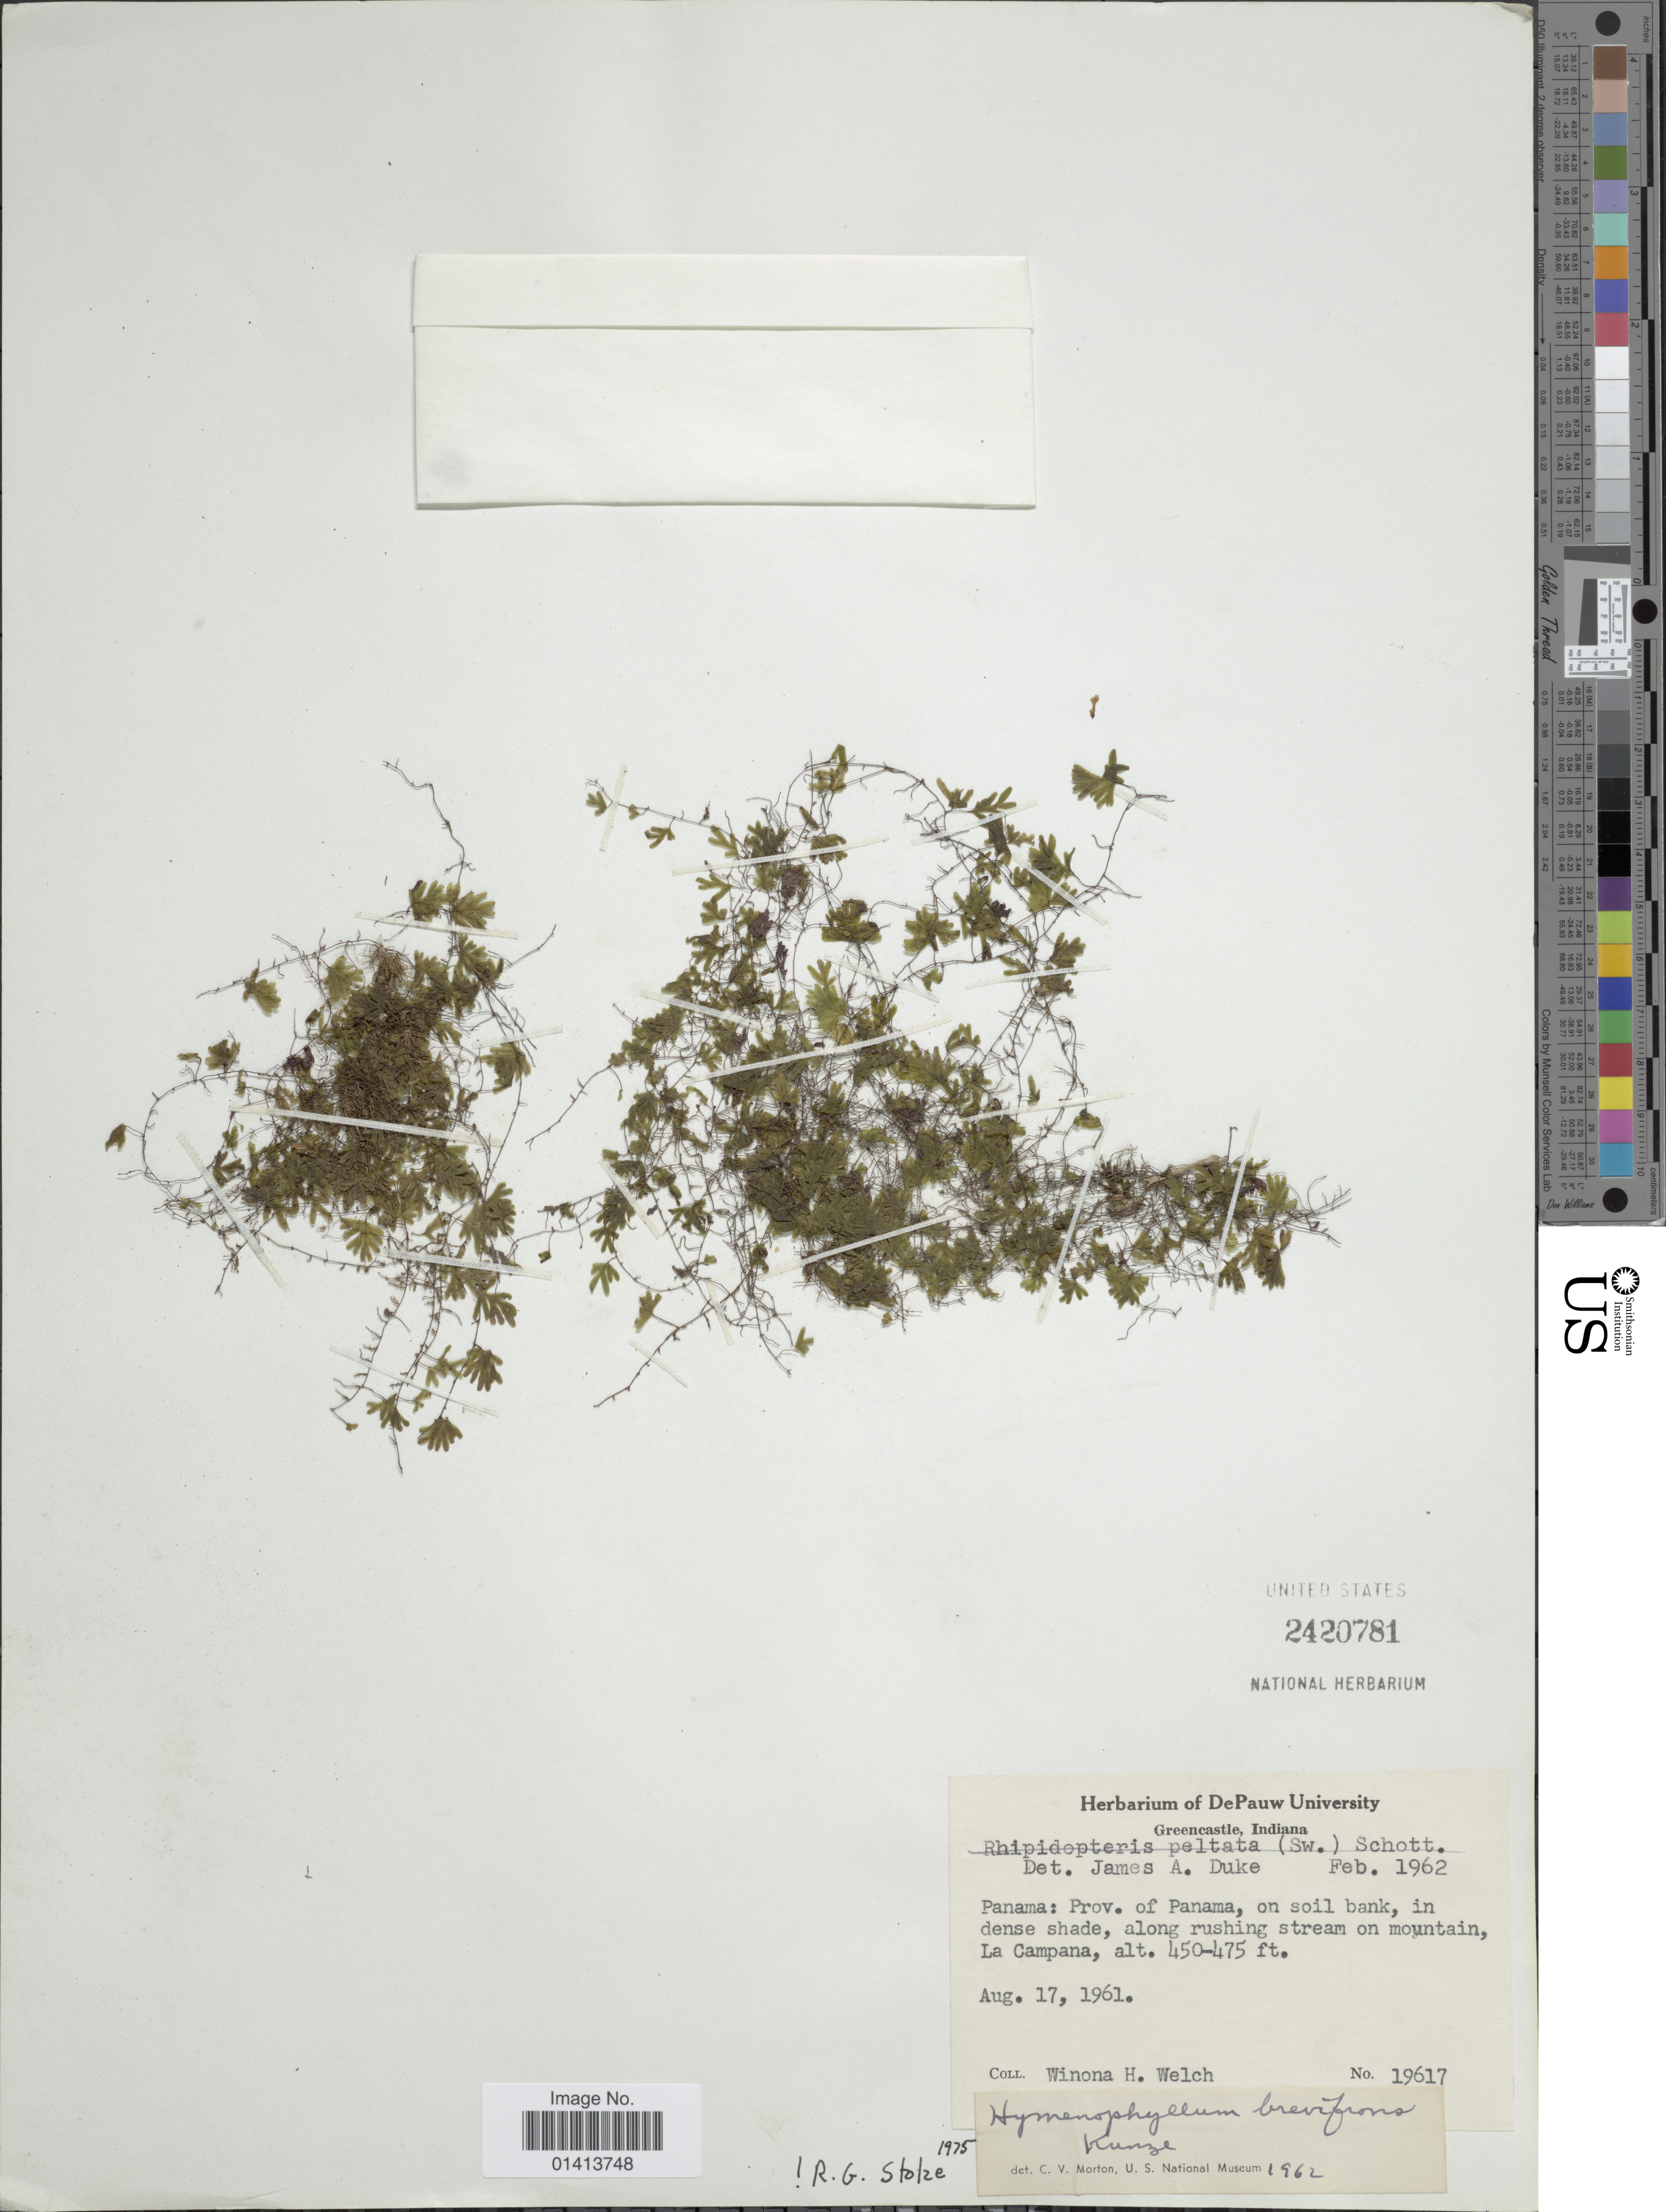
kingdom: Plantae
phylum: Tracheophyta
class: Polypodiopsida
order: Hymenophyllales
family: Hymenophyllaceae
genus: Hymenophyllum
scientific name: Hymenophyllum brevifrons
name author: Kunze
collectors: W. H. Welch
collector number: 19617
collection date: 1961-08-17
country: Panama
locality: Prov. of Panama, along rushing stream on mountain La Campana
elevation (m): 137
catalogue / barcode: US 2420781